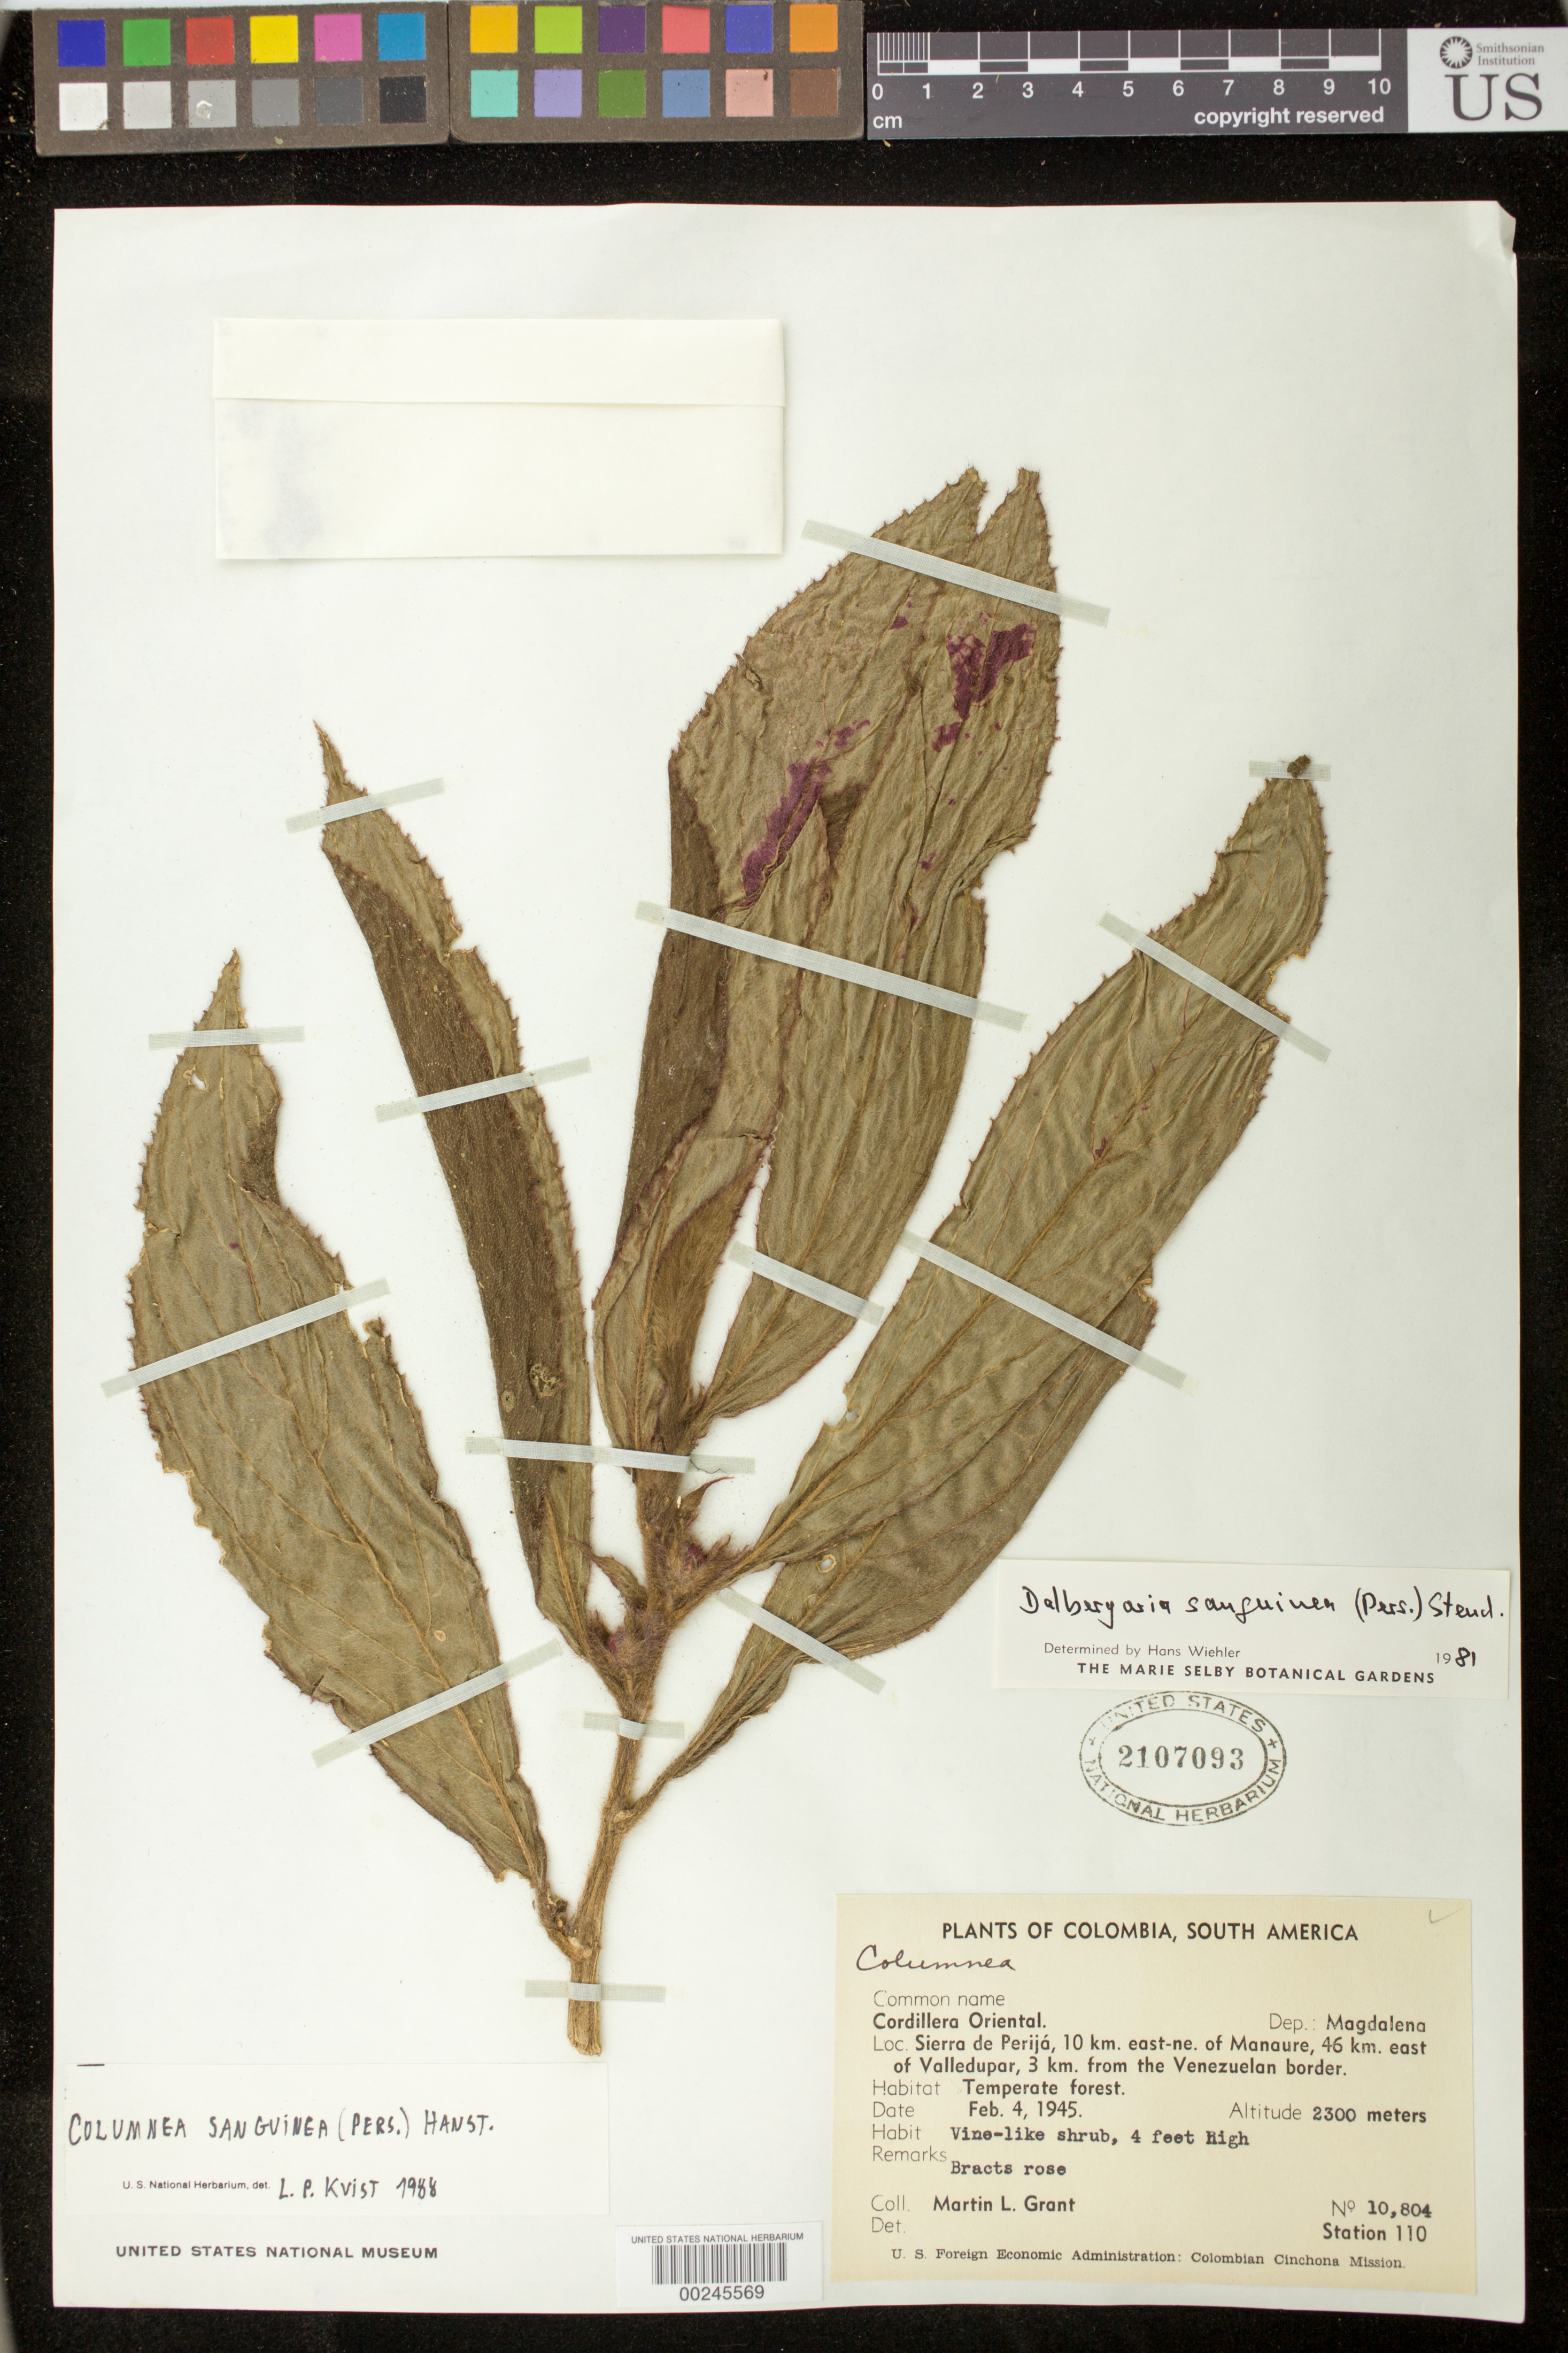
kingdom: Plantae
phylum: Tracheophyta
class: Magnoliopsida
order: Lamiales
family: Gesneriaceae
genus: Columnea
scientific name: Columnea sanguinea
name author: (Pers.) Hanst.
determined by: Skog, Laurence E.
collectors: M. L. Grant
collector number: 10804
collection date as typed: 04 Feb 1945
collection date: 1945-02-04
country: Colombia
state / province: Magdalena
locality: Cordillera Oriental, Sierra de Perija, 10 km ENE of Manaure, 46 km E of Valledupar, 3 km from the Venezuelan border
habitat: Temperate forest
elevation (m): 2300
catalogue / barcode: US 2107093